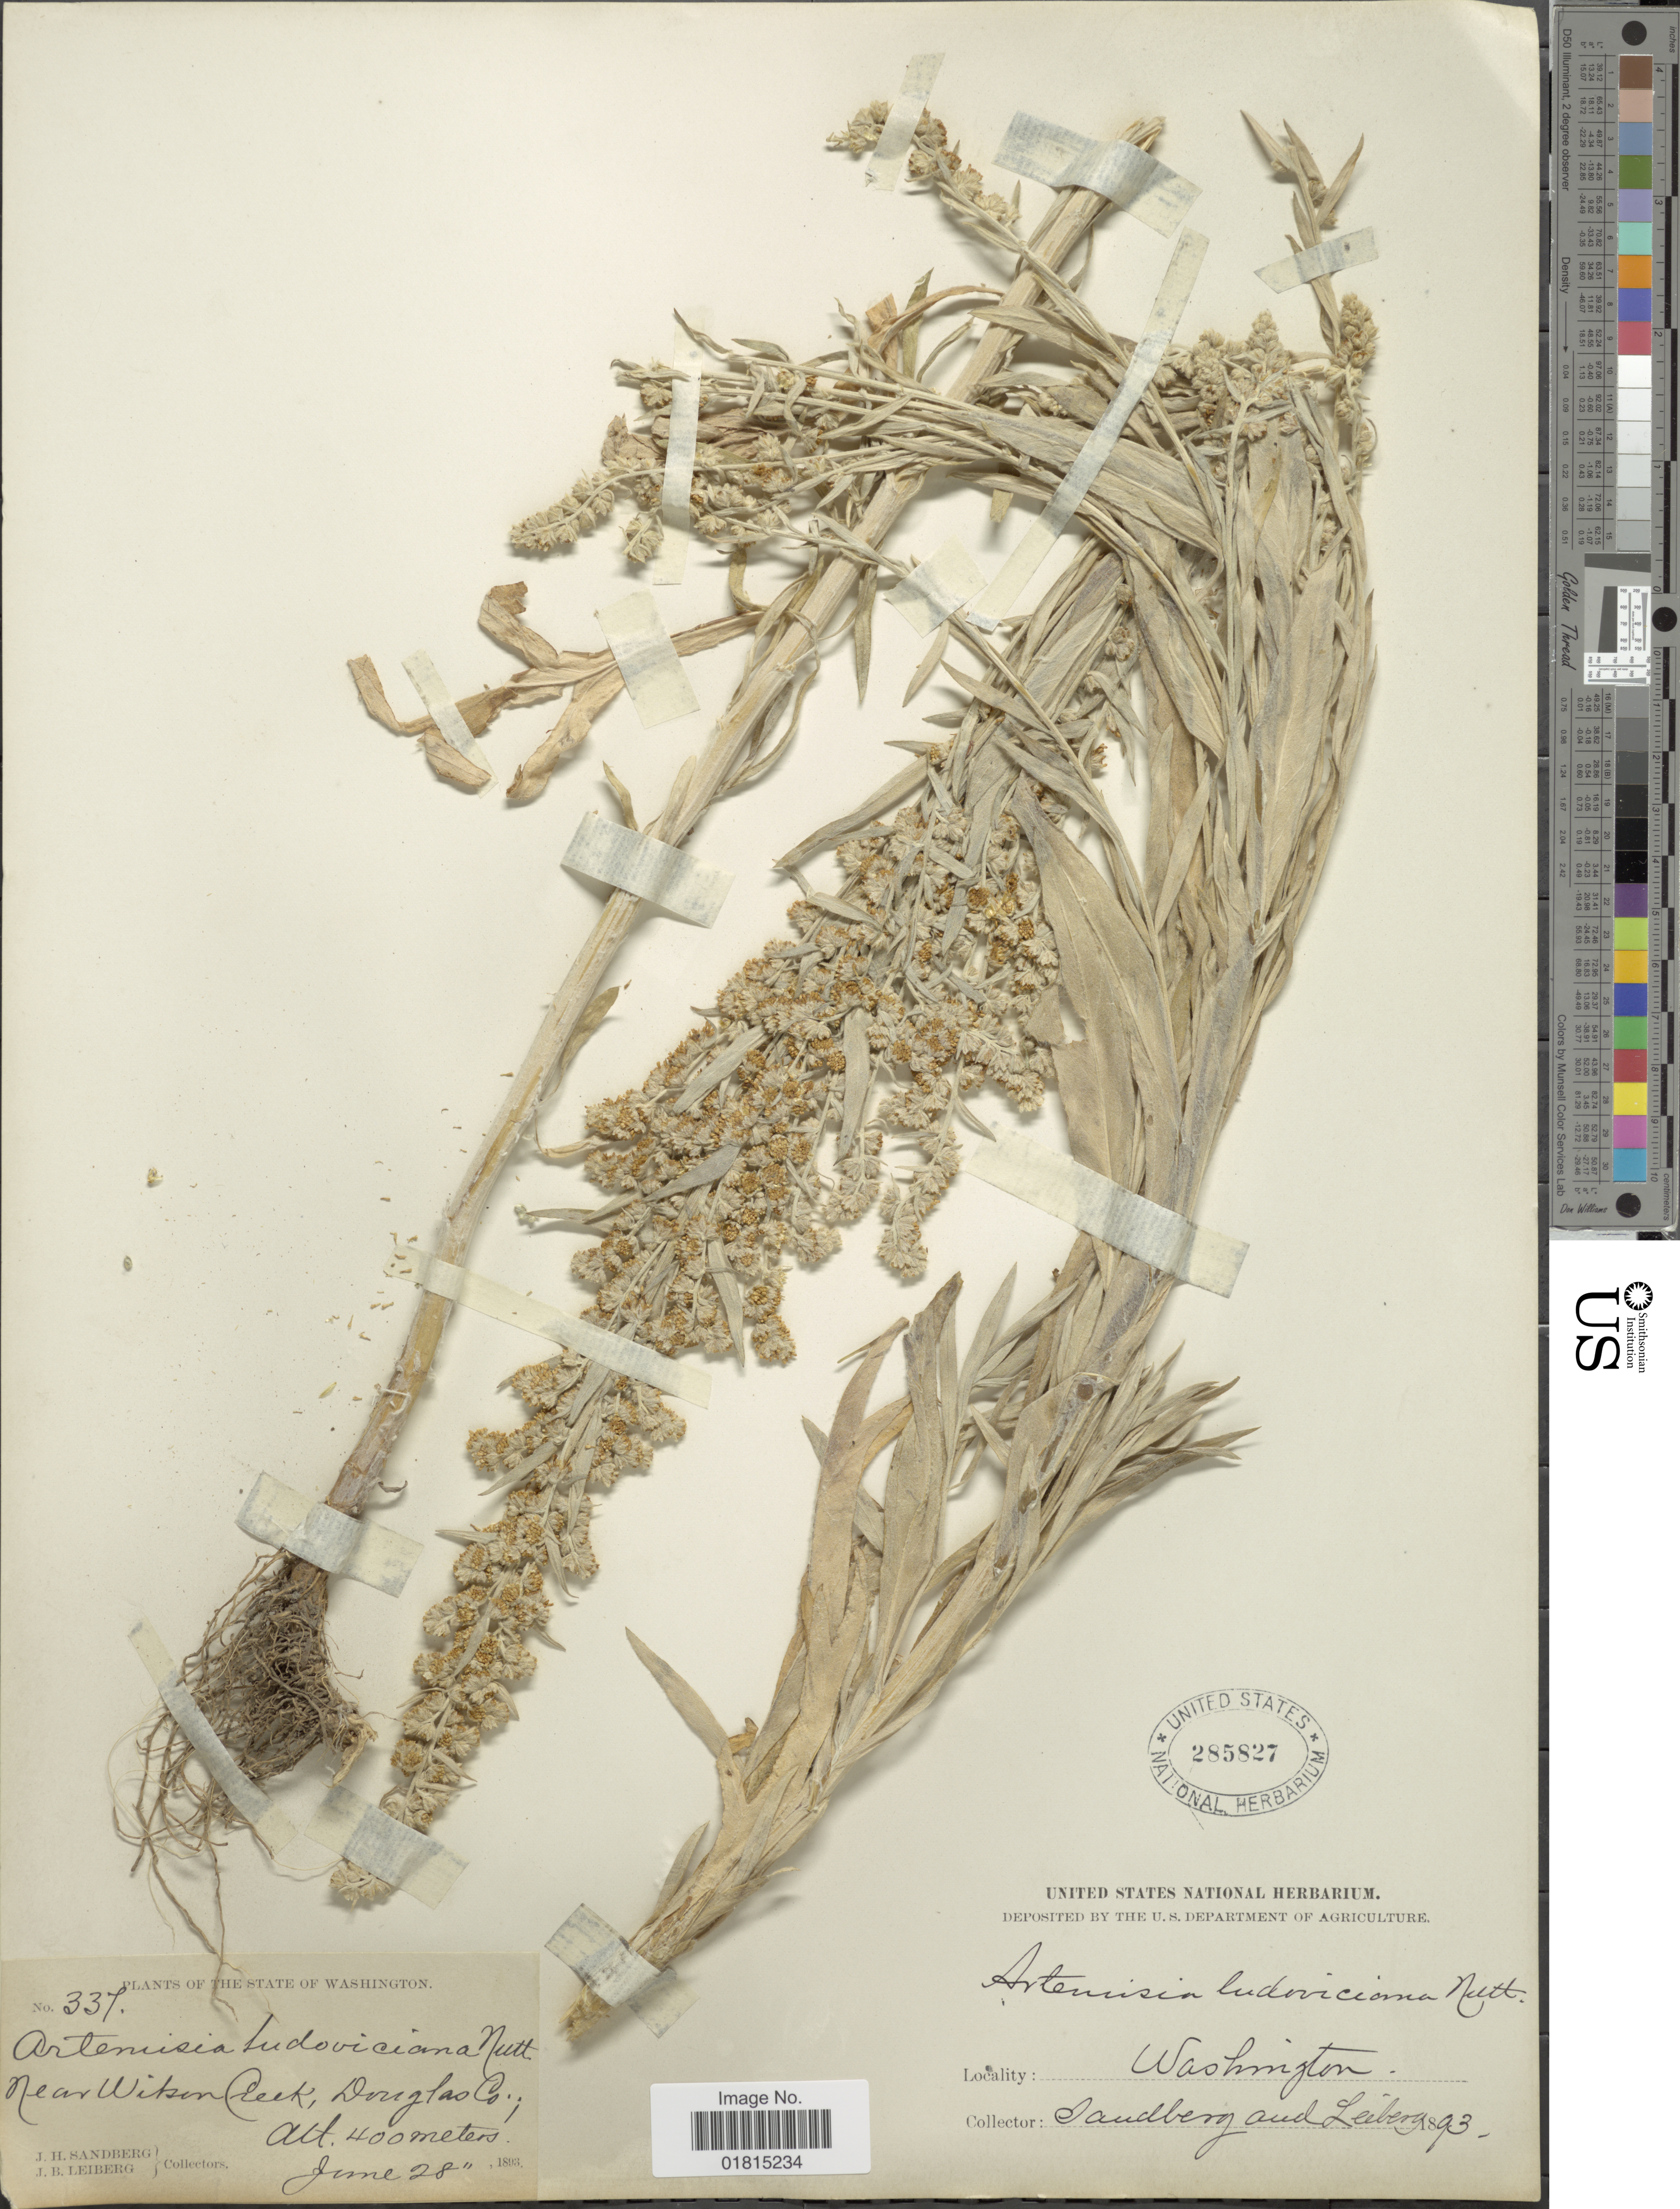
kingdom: Plantae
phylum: Tracheophyta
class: Magnoliopsida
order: Asterales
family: Asteraceae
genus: Artemisia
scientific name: Artemisia douglasiana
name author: Besser ex Hook.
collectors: J. H. Sandberg & J. B. Leiberg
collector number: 337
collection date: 1893-06-28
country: United States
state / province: Washington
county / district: Douglas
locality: Near Wilson Creek, Douglas Co.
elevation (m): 400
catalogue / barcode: US 285827